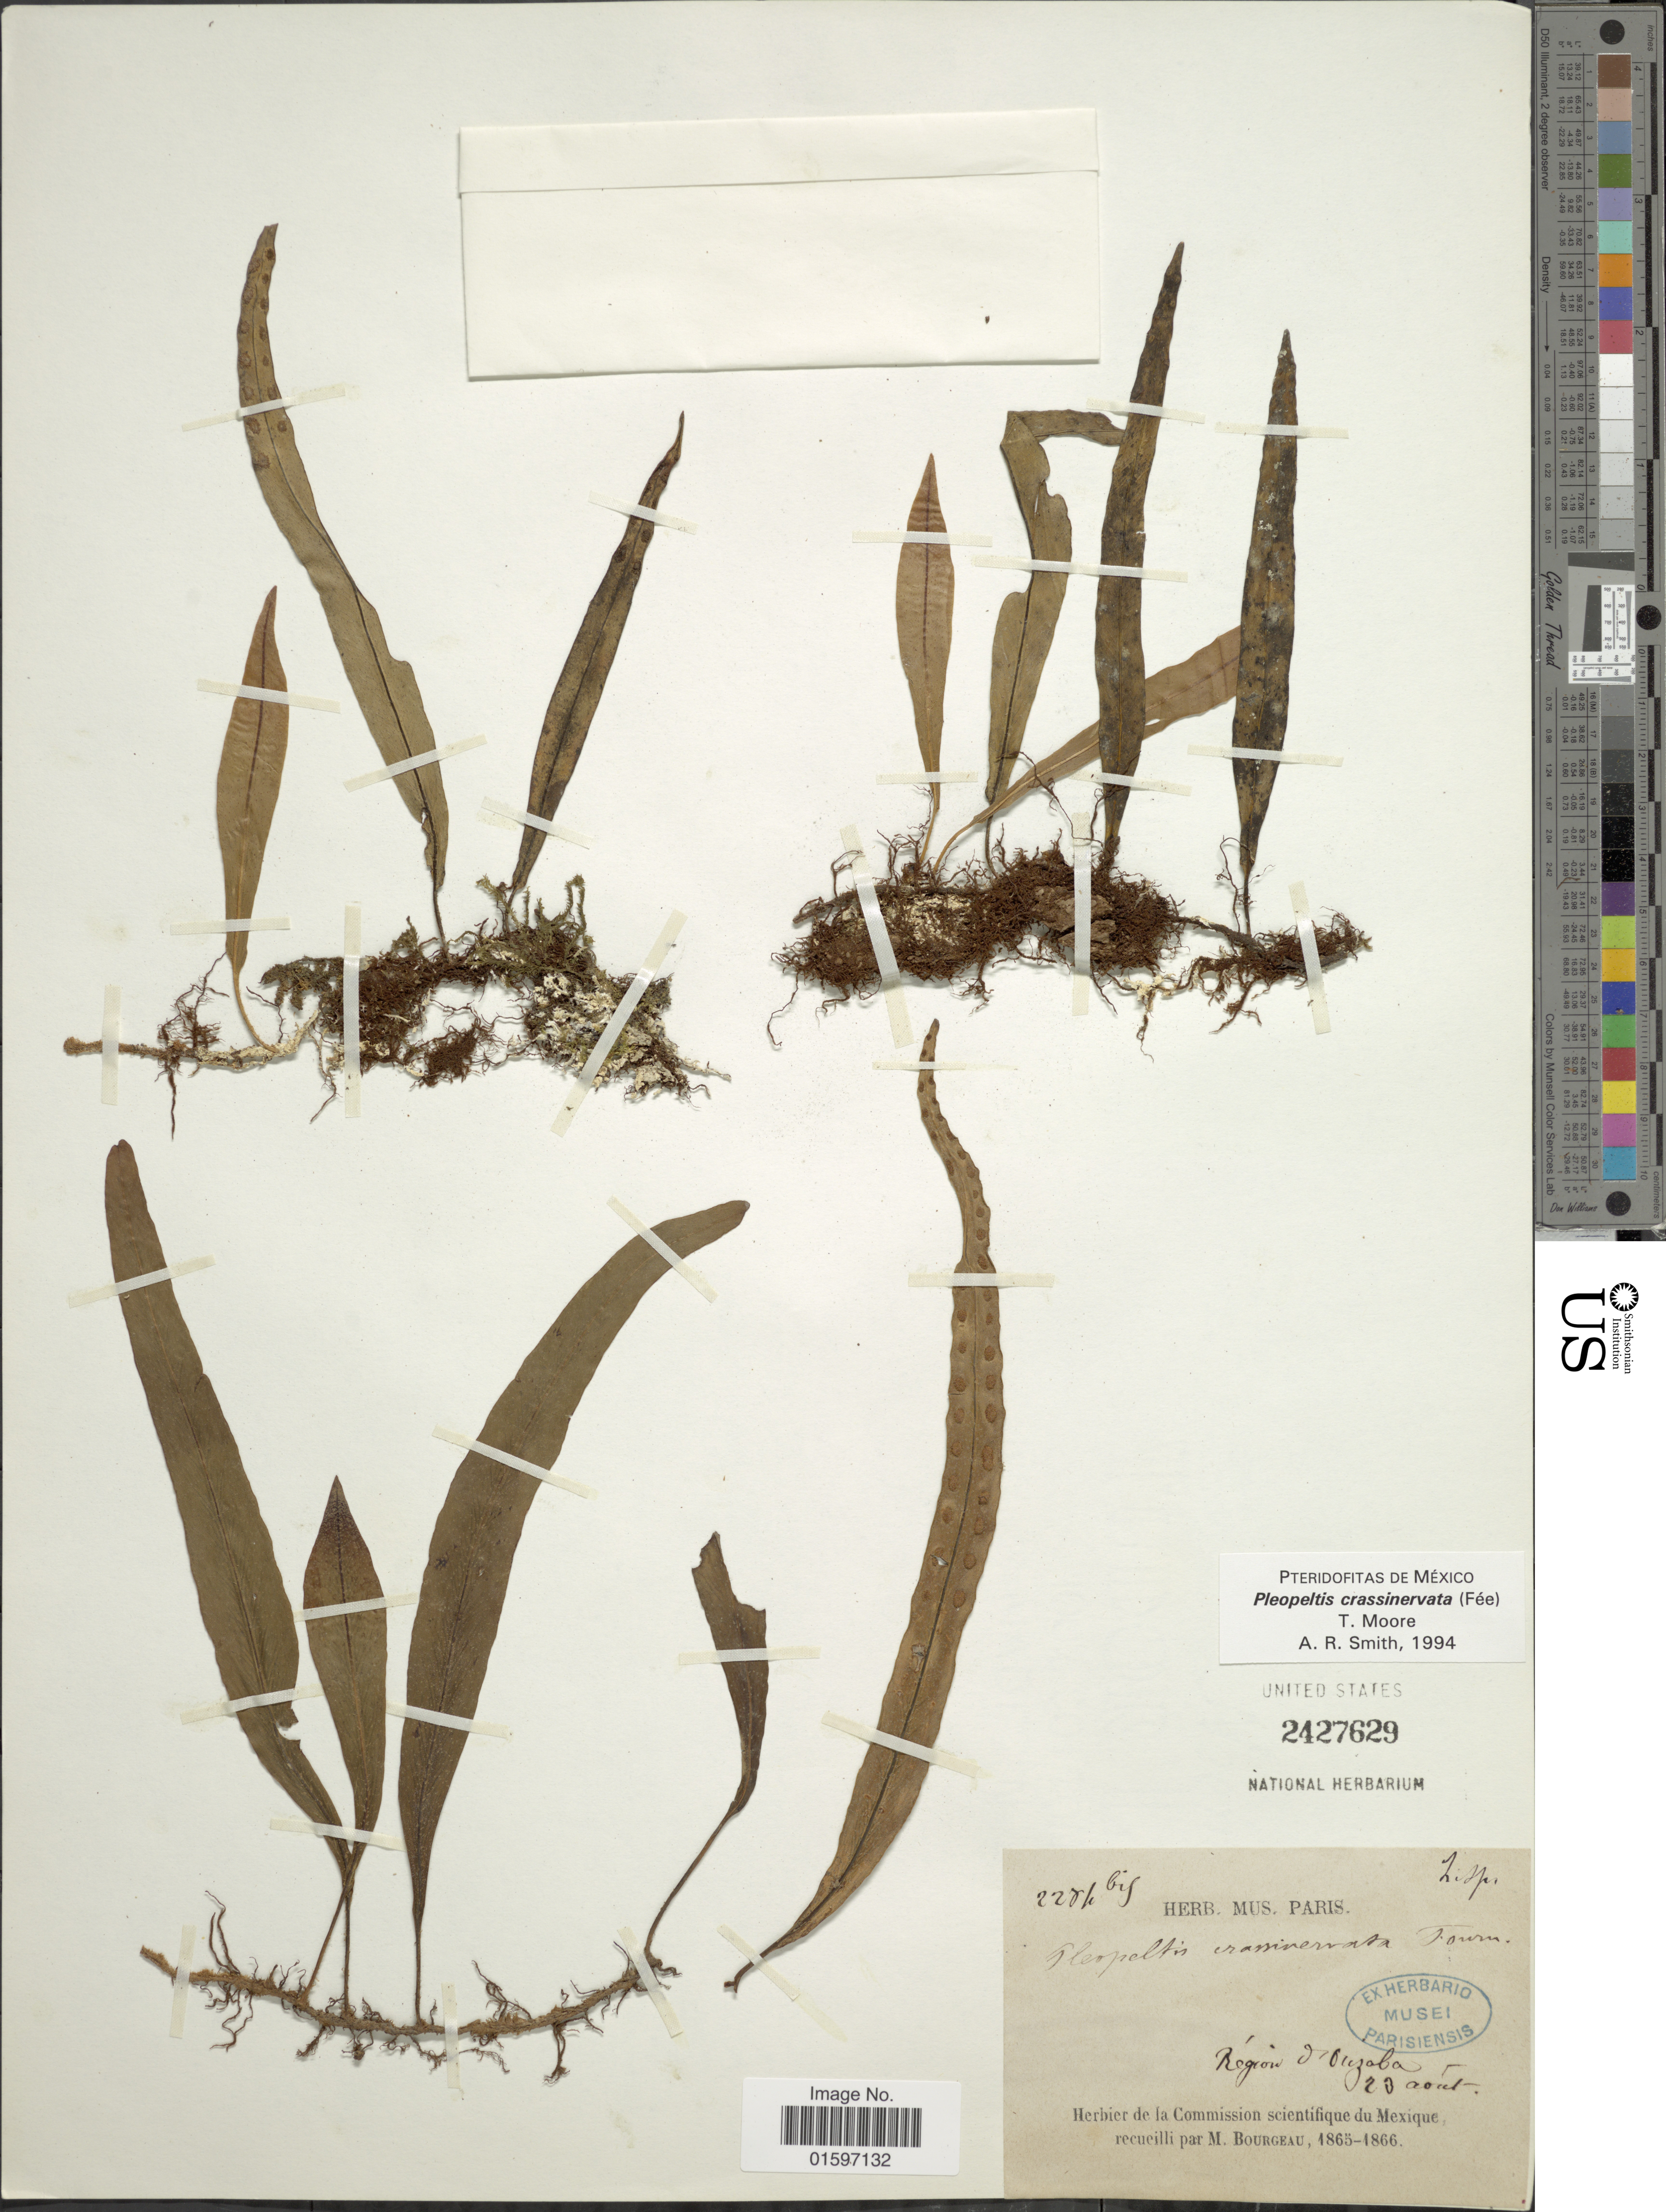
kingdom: Plantae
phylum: Tracheophyta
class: Polypodiopsida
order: Polypodiales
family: Polypodiaceae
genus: Pleopeltis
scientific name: Pleopeltis crassinervata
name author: (Fée) T. Moore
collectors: M. Bourgeau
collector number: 2204bis*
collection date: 1865-08-23/1866-08-23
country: Mexico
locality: Région d' Orizaba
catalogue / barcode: US 2427629